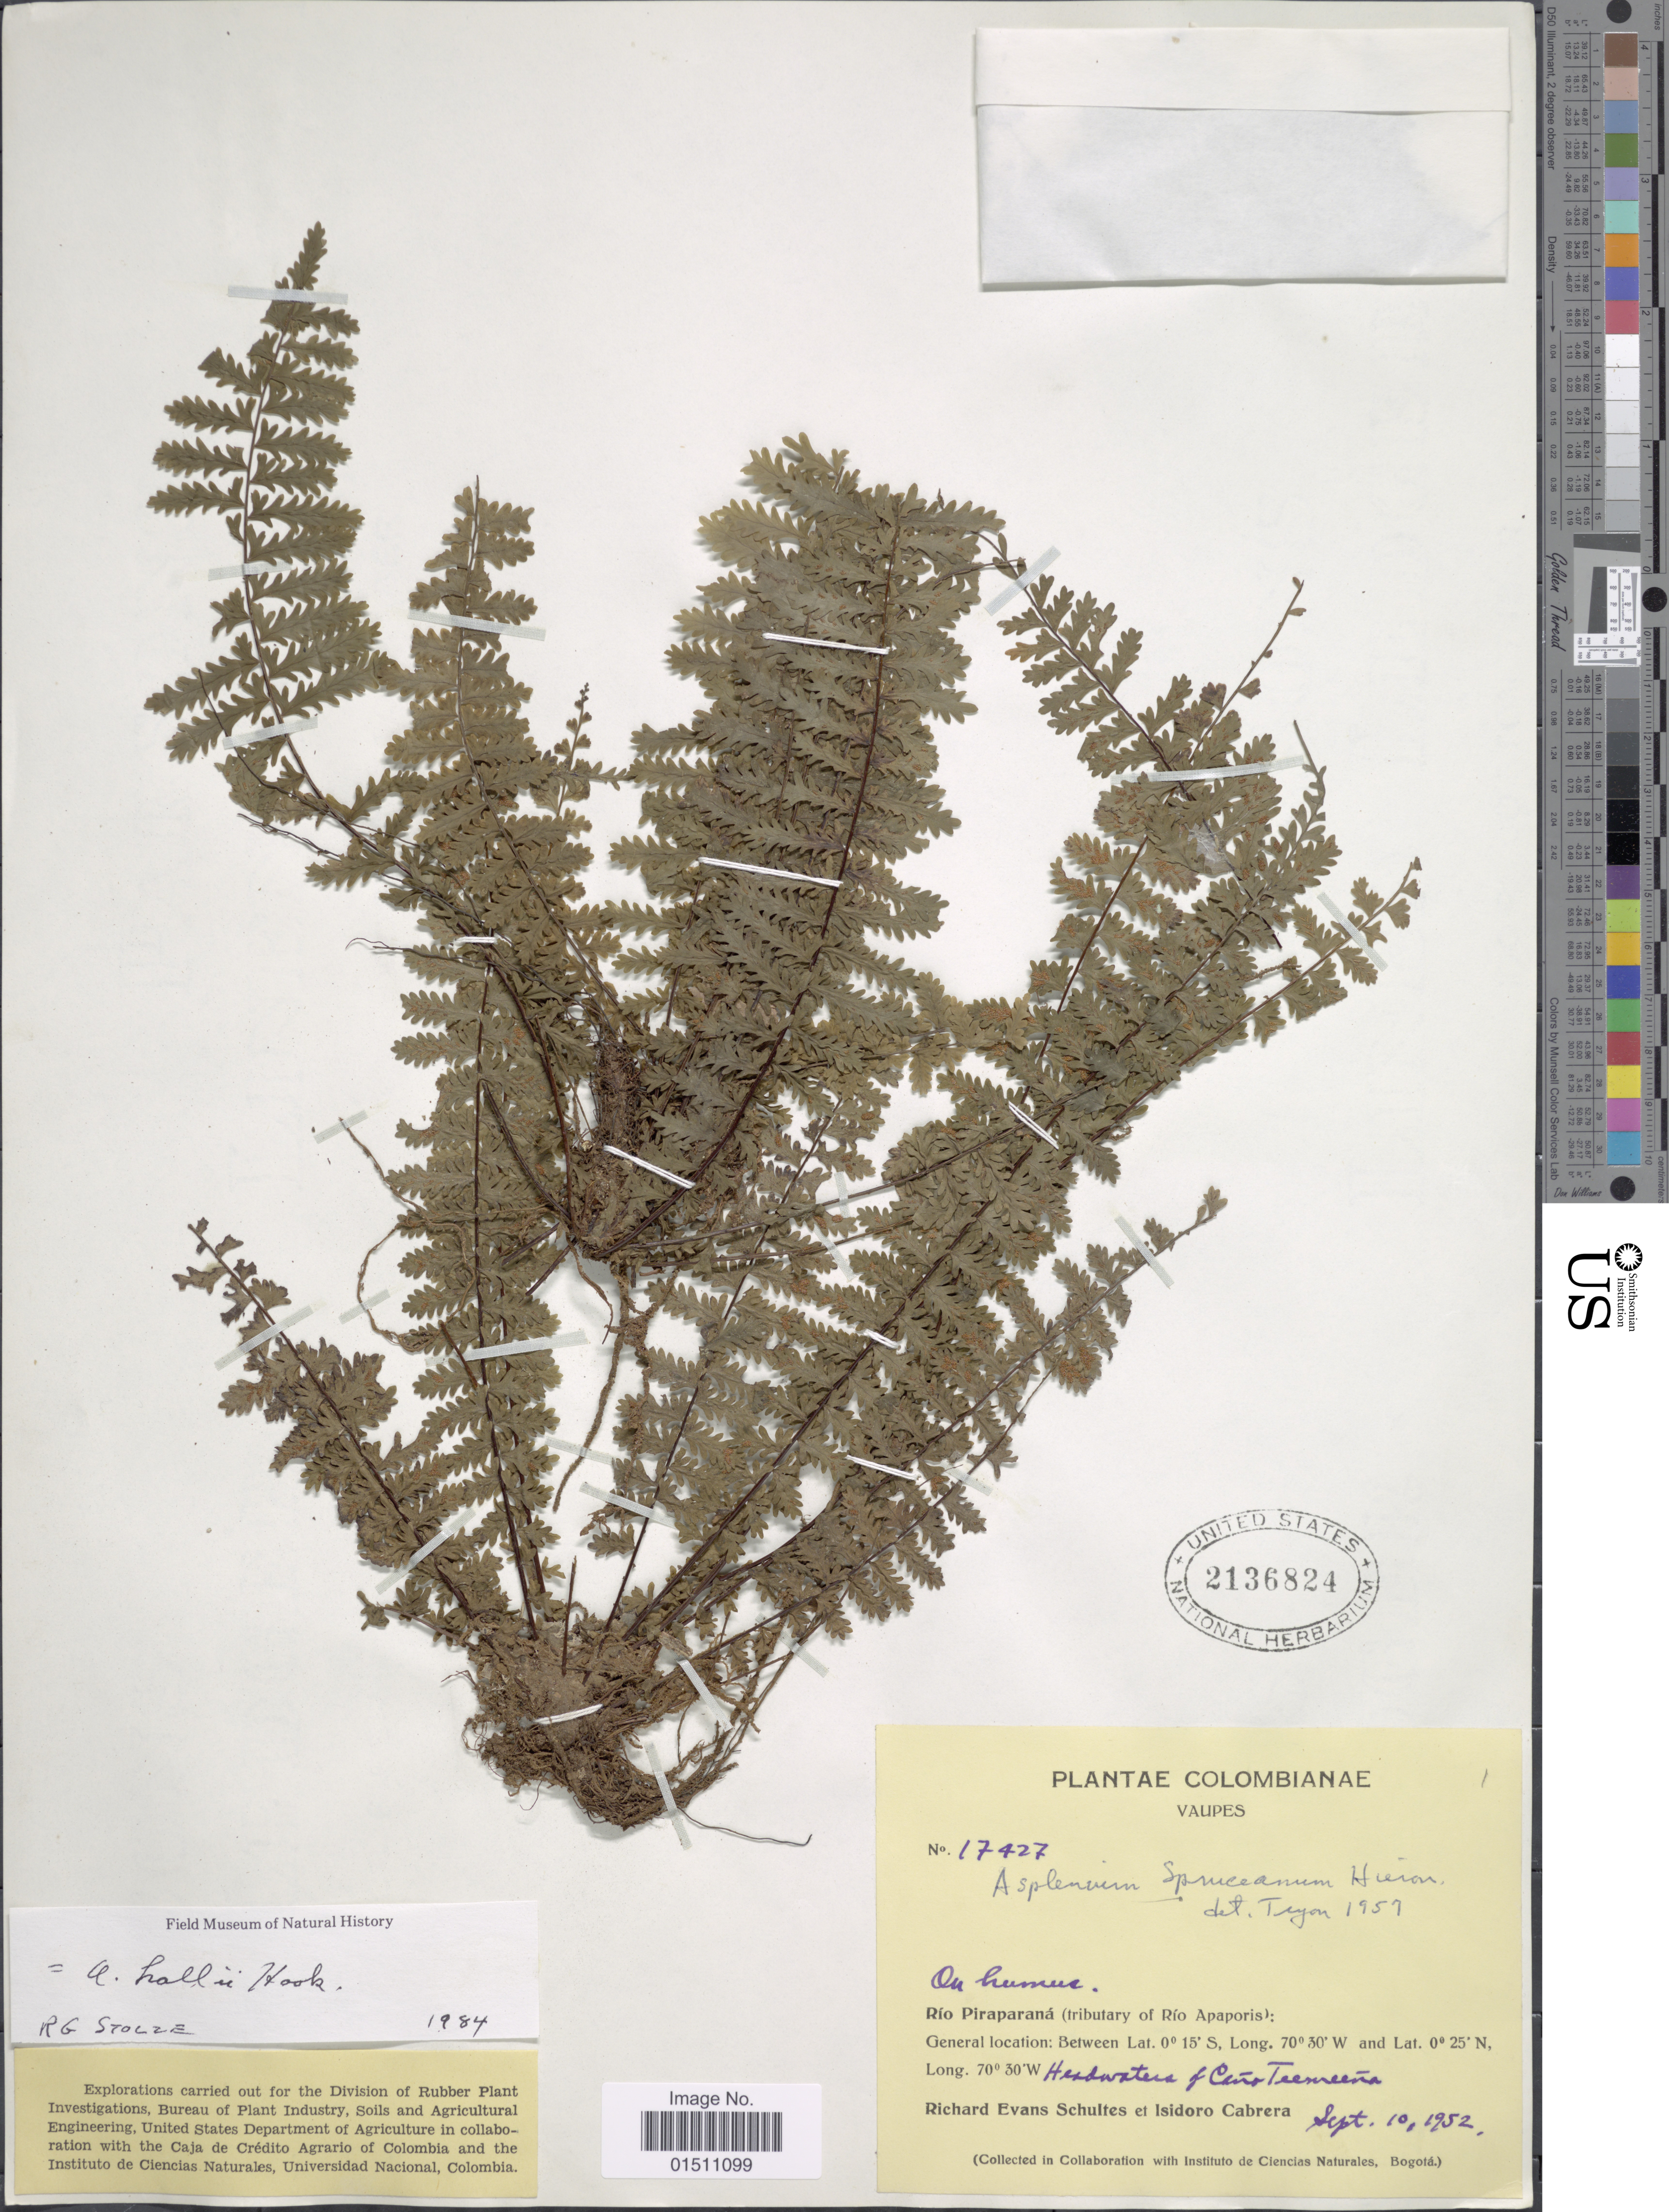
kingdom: Plantae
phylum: Tracheophyta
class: Polypodiopsida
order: Polypodiales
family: Aspleniaceae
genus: Asplenium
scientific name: Asplenium hallii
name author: Hook.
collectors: R. E. Schultes & I. Cabrera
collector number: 17427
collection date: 1952-09-10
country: Colombia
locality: Colombianae, Amazonas-Vaupes, Río Paraparaná (tributary of Río Apaporis). Headwater of Cano Teemeena.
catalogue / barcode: US 2136824